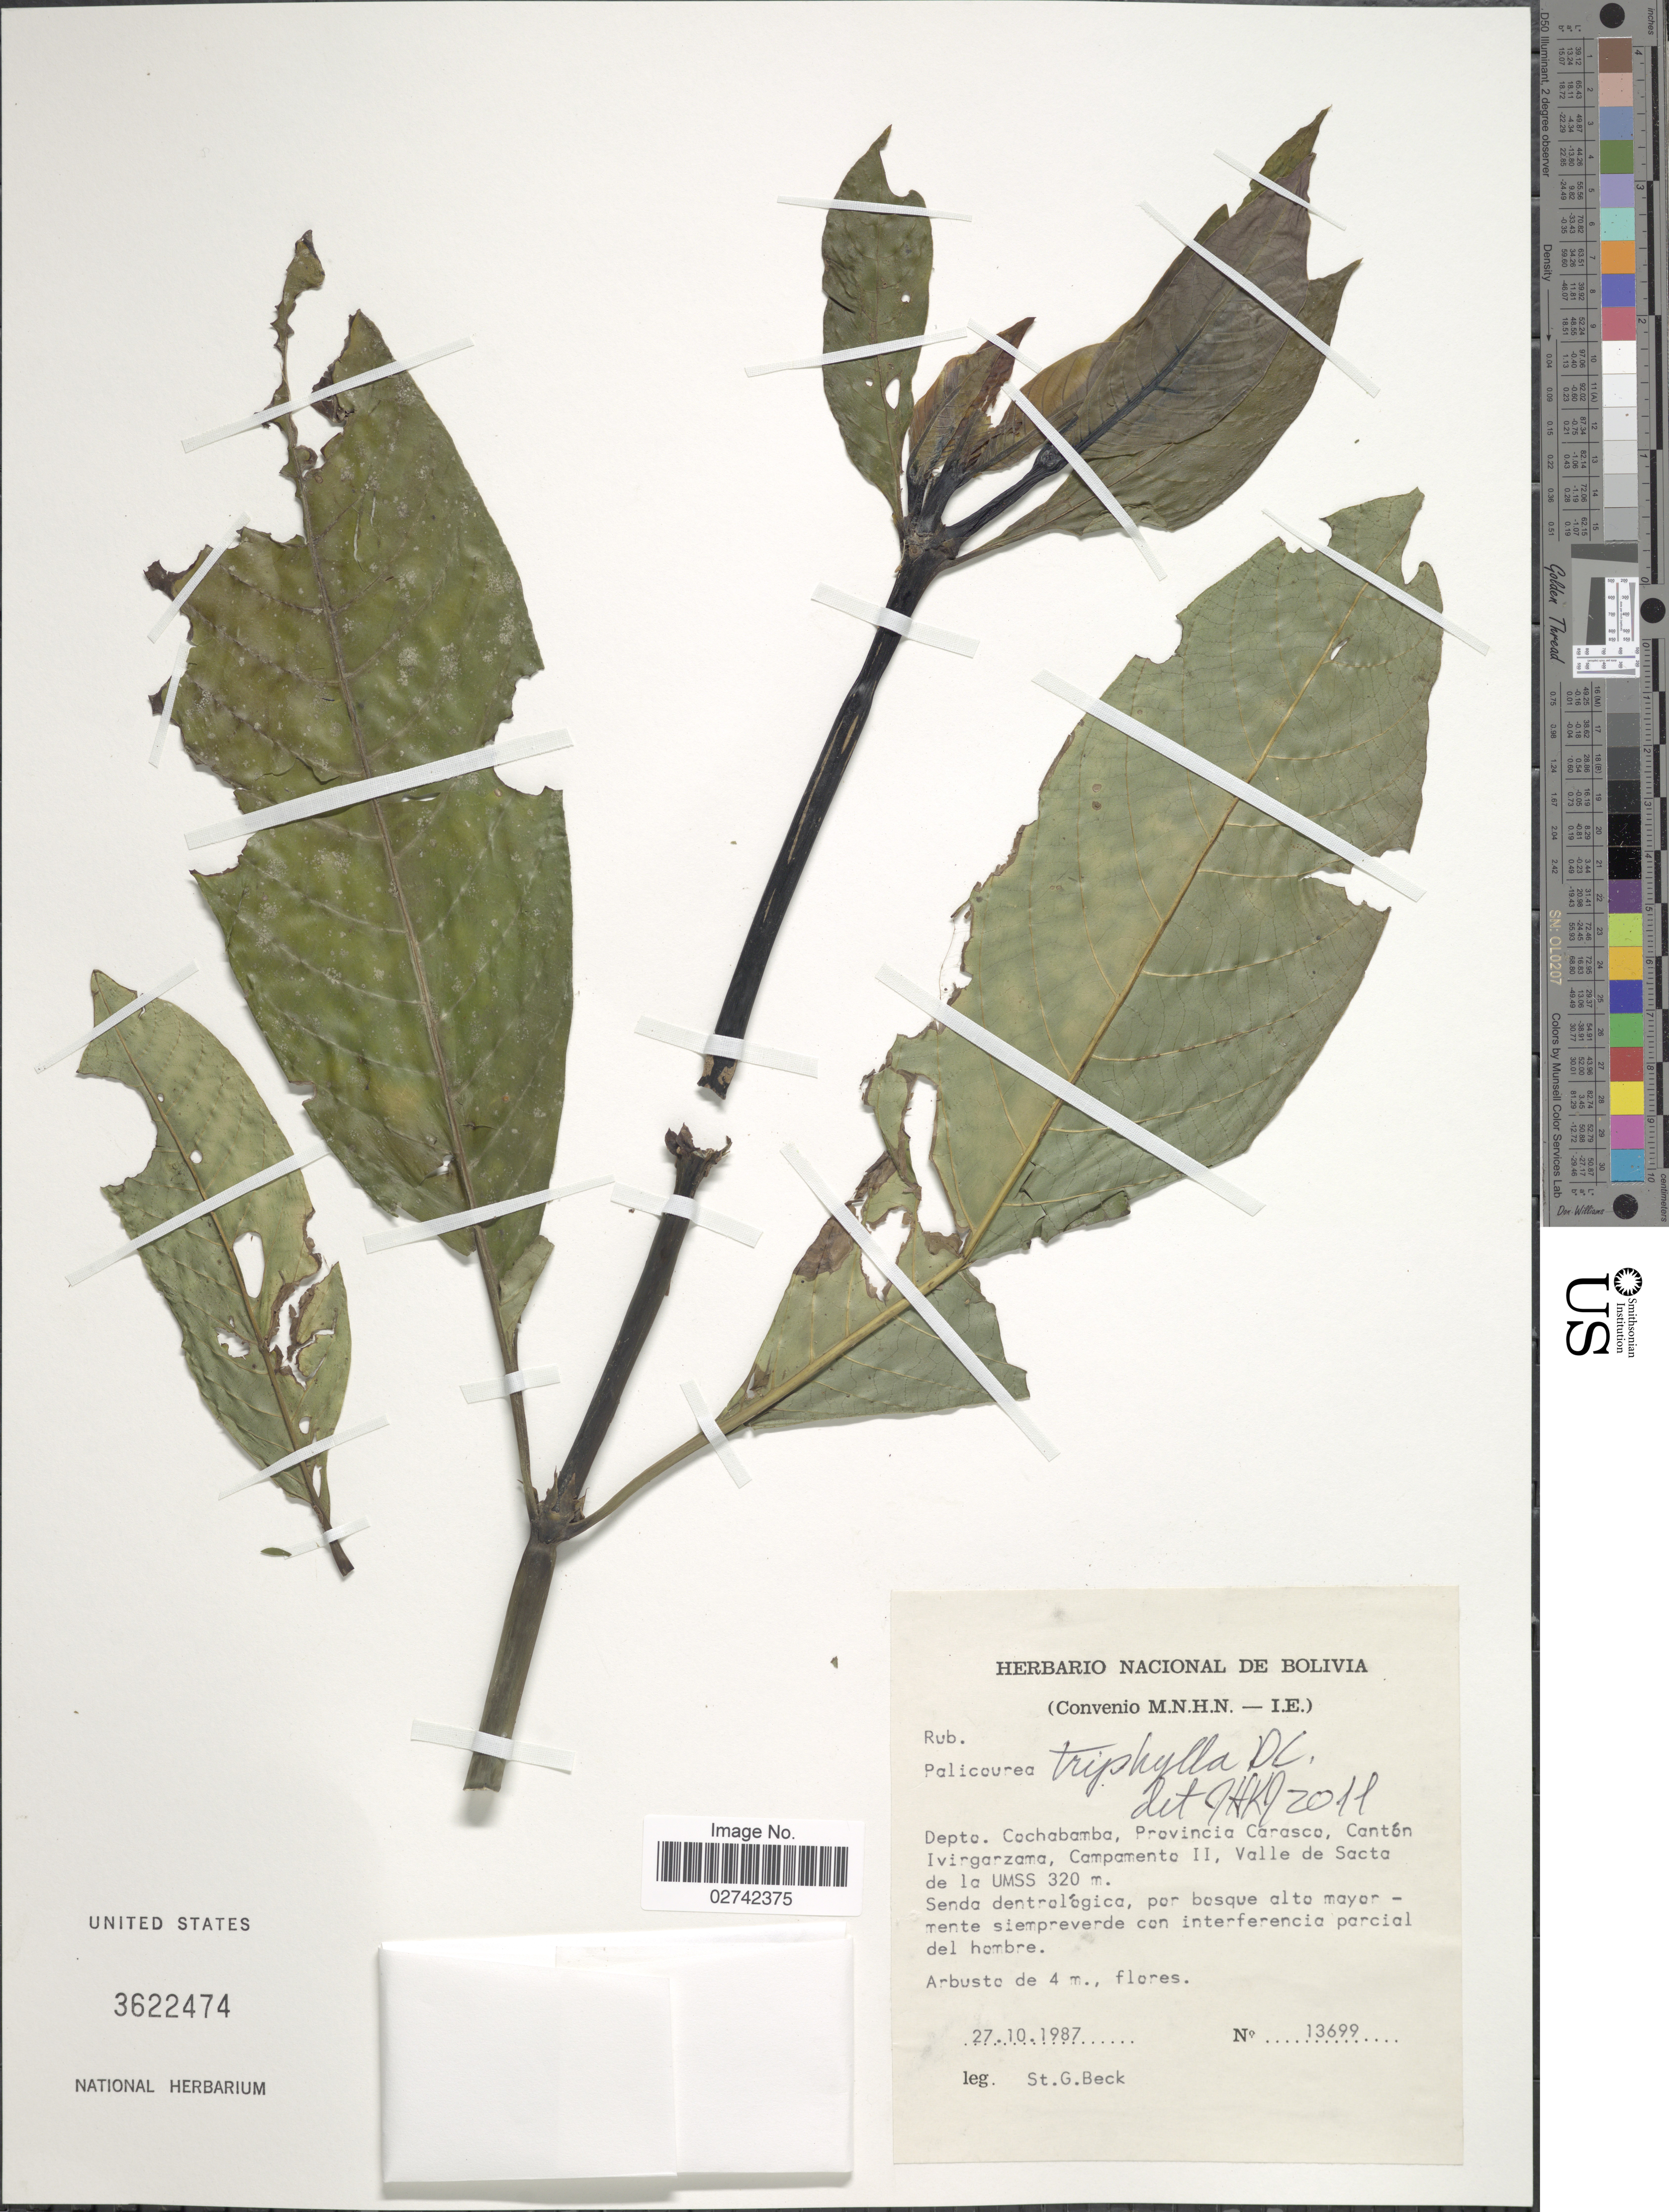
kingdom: Plantae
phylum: Tracheophyta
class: Magnoliopsida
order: Gentianales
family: Rubiaceae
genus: Palicourea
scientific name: Palicourea triphylla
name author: DC.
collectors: S. G. Beck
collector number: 13699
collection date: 1987-10-27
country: Bolivia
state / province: Cochabamba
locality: Provincia Carasco, Canton Ivirgarzama, Campamento II, Valle de Sacta de la UMSS.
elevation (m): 320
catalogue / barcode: US 3622474